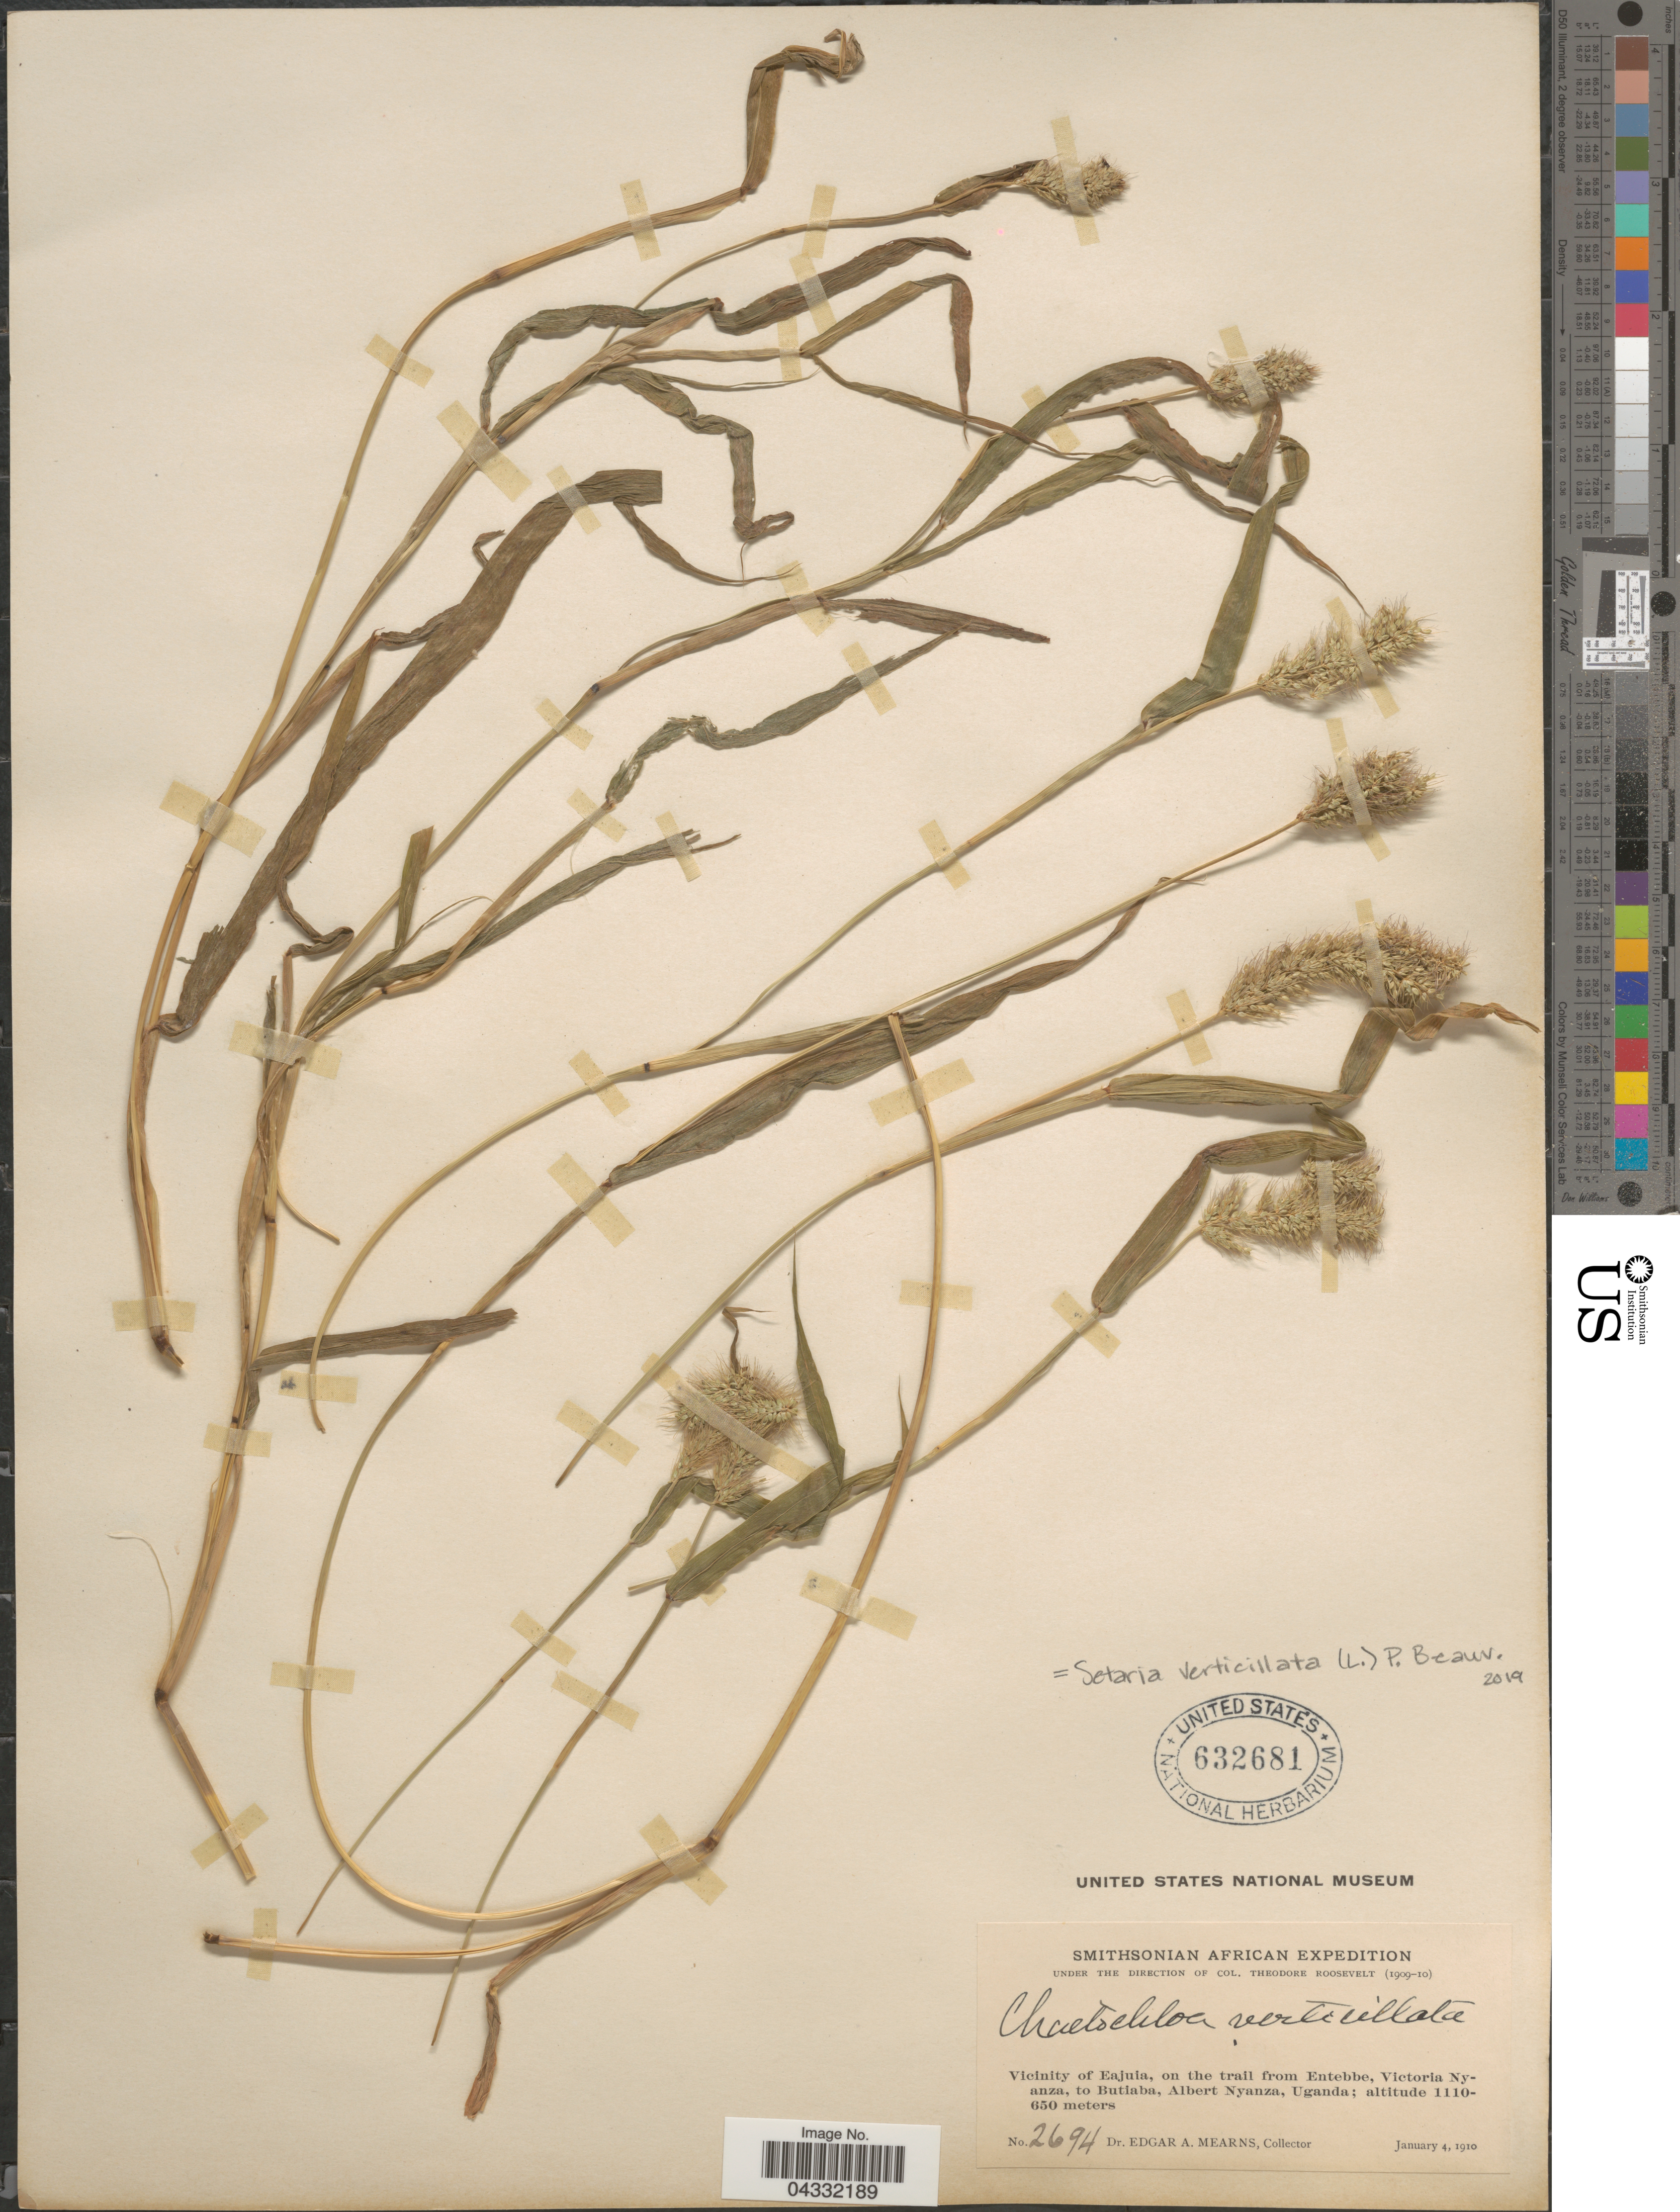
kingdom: Plantae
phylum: Tracheophyta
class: Liliopsida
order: Poales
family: Poaceae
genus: Setaria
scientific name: Setaria verticillata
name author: (L.) P. Beauv.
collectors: E. A. Mearns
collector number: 2694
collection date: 1910-01-04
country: Uganda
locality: Smithsonian African Expedition. Vicinity of Eajuia, on the trail from Entebbe, Victoria Nyanza, to Butiaba, Albert Nyanza.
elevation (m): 650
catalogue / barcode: US 632681